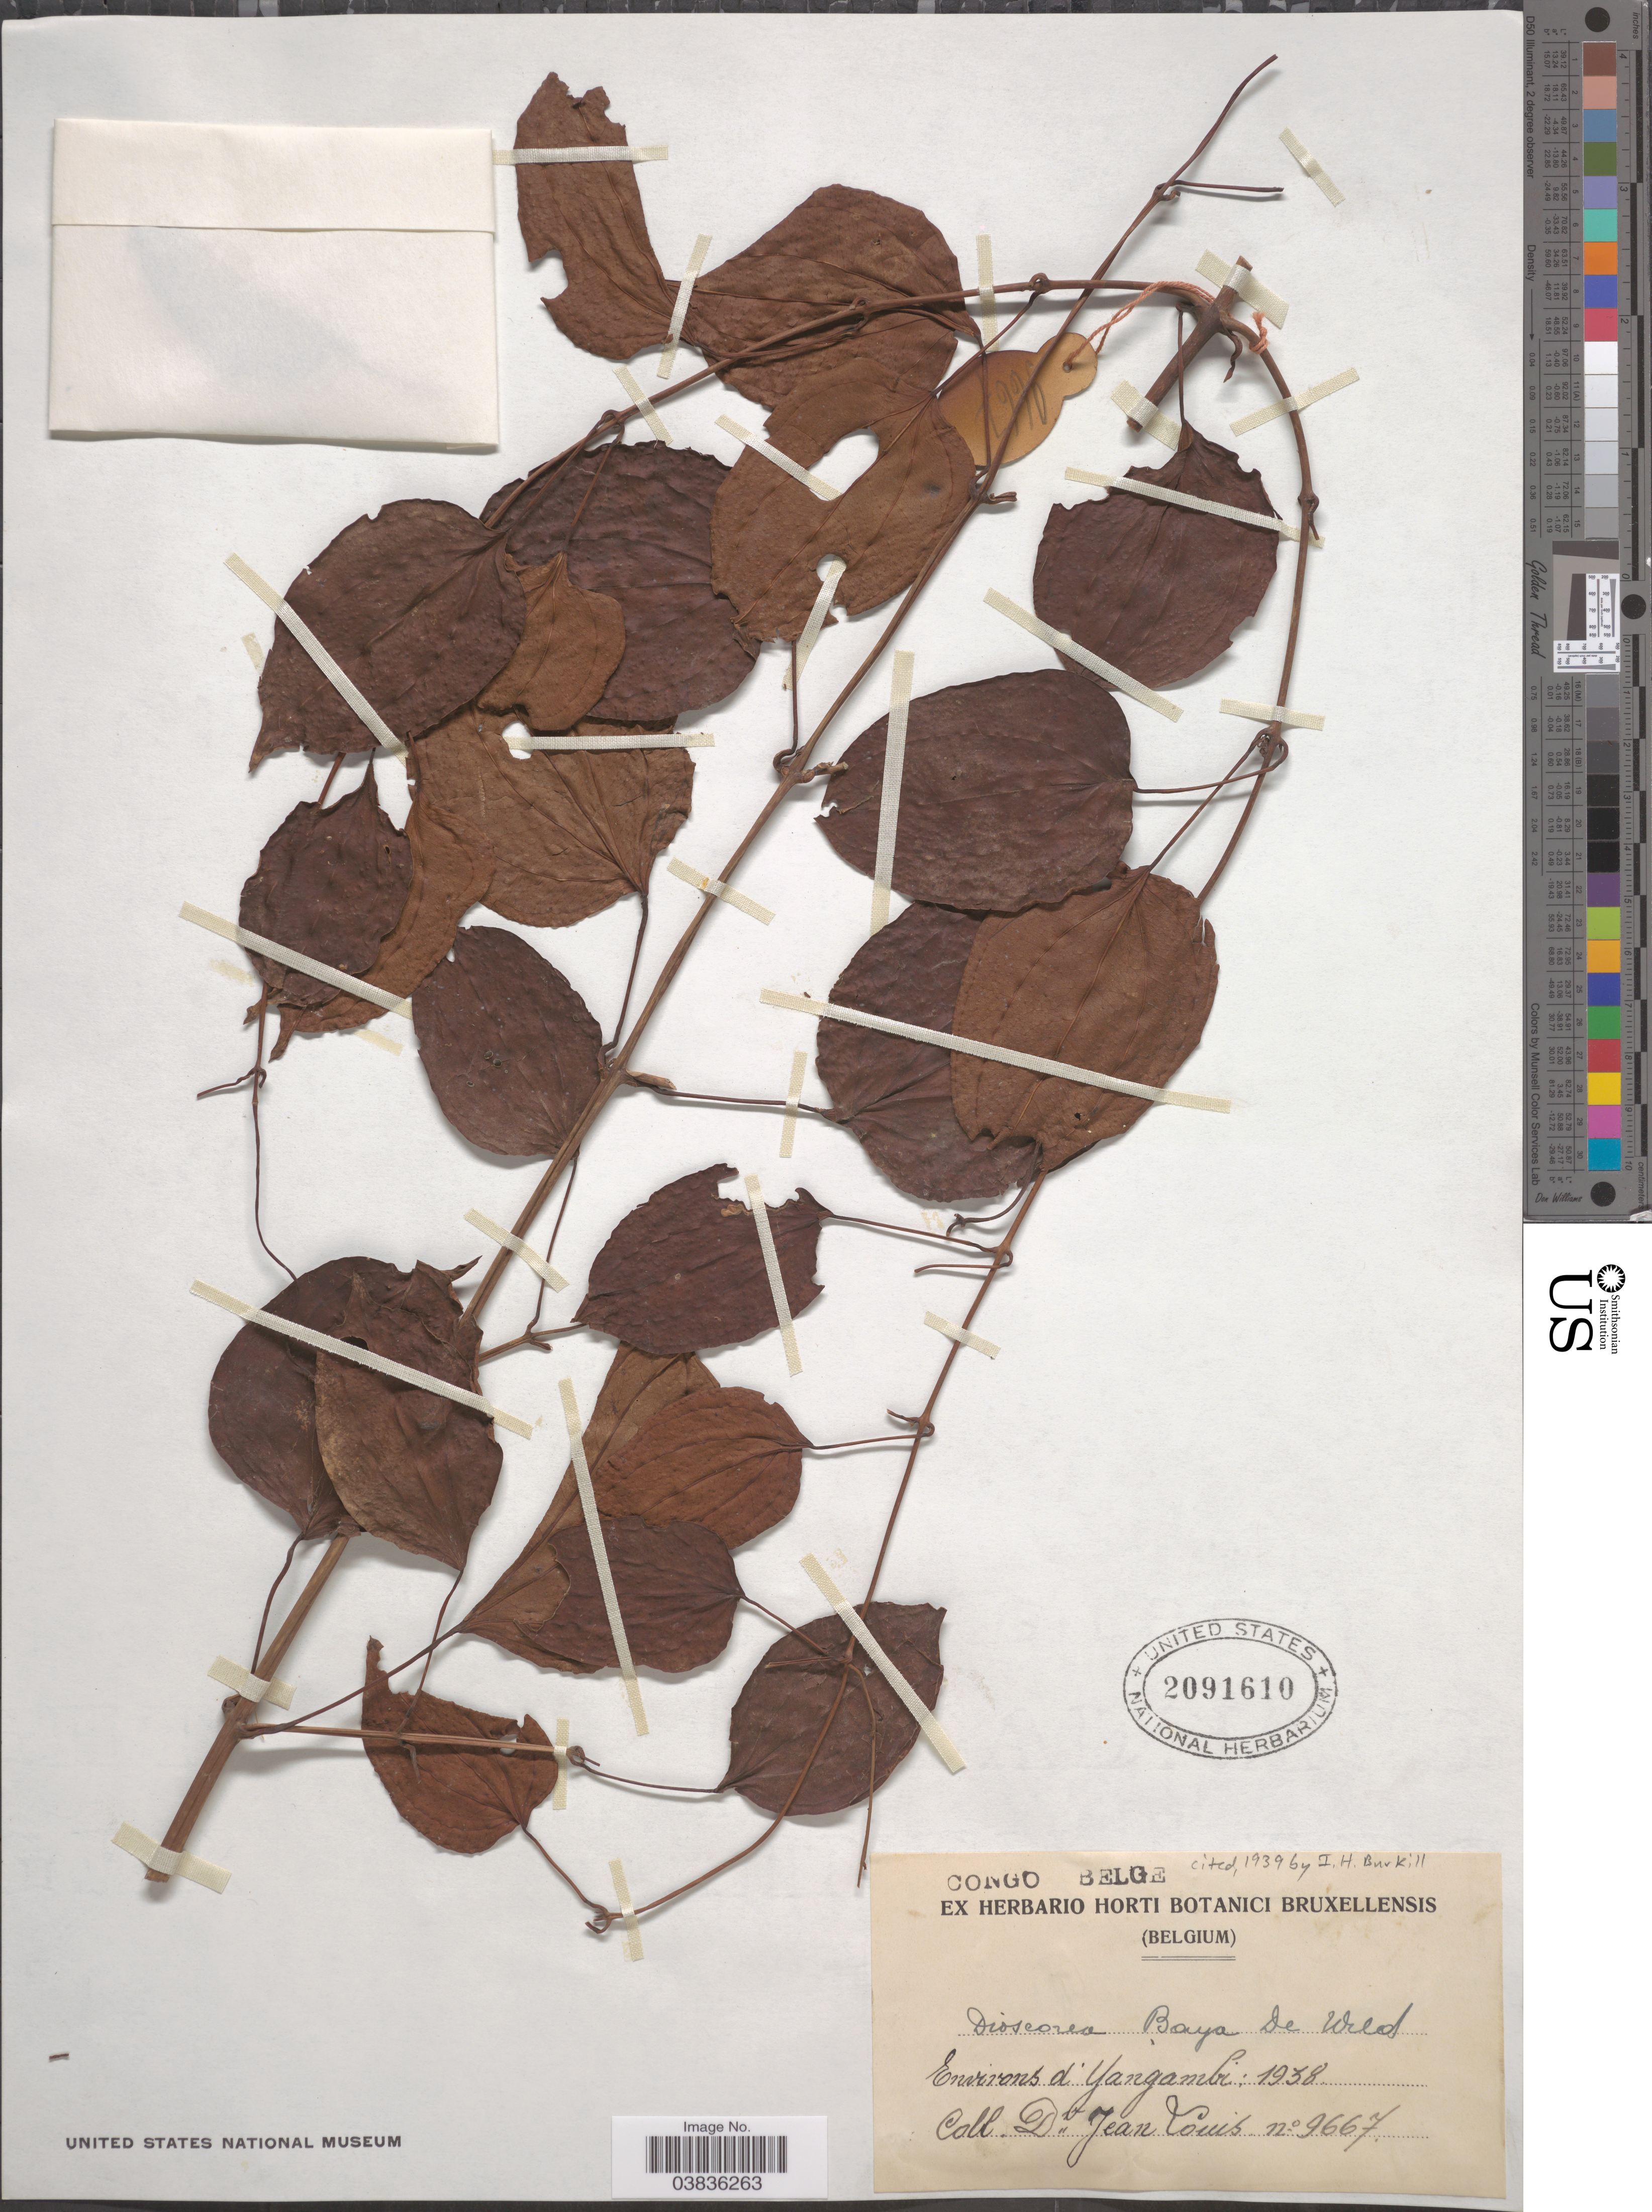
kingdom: Plantae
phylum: Tracheophyta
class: Liliopsida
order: Dioscoreales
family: Dioscoreaceae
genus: Dioscorea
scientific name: Dioscorea baya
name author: De Wild.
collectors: J. Louis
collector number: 9667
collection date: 1938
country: Congo, Democratic Republic of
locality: Congo Belge. Environs d'Yangambi.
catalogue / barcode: US 2091610